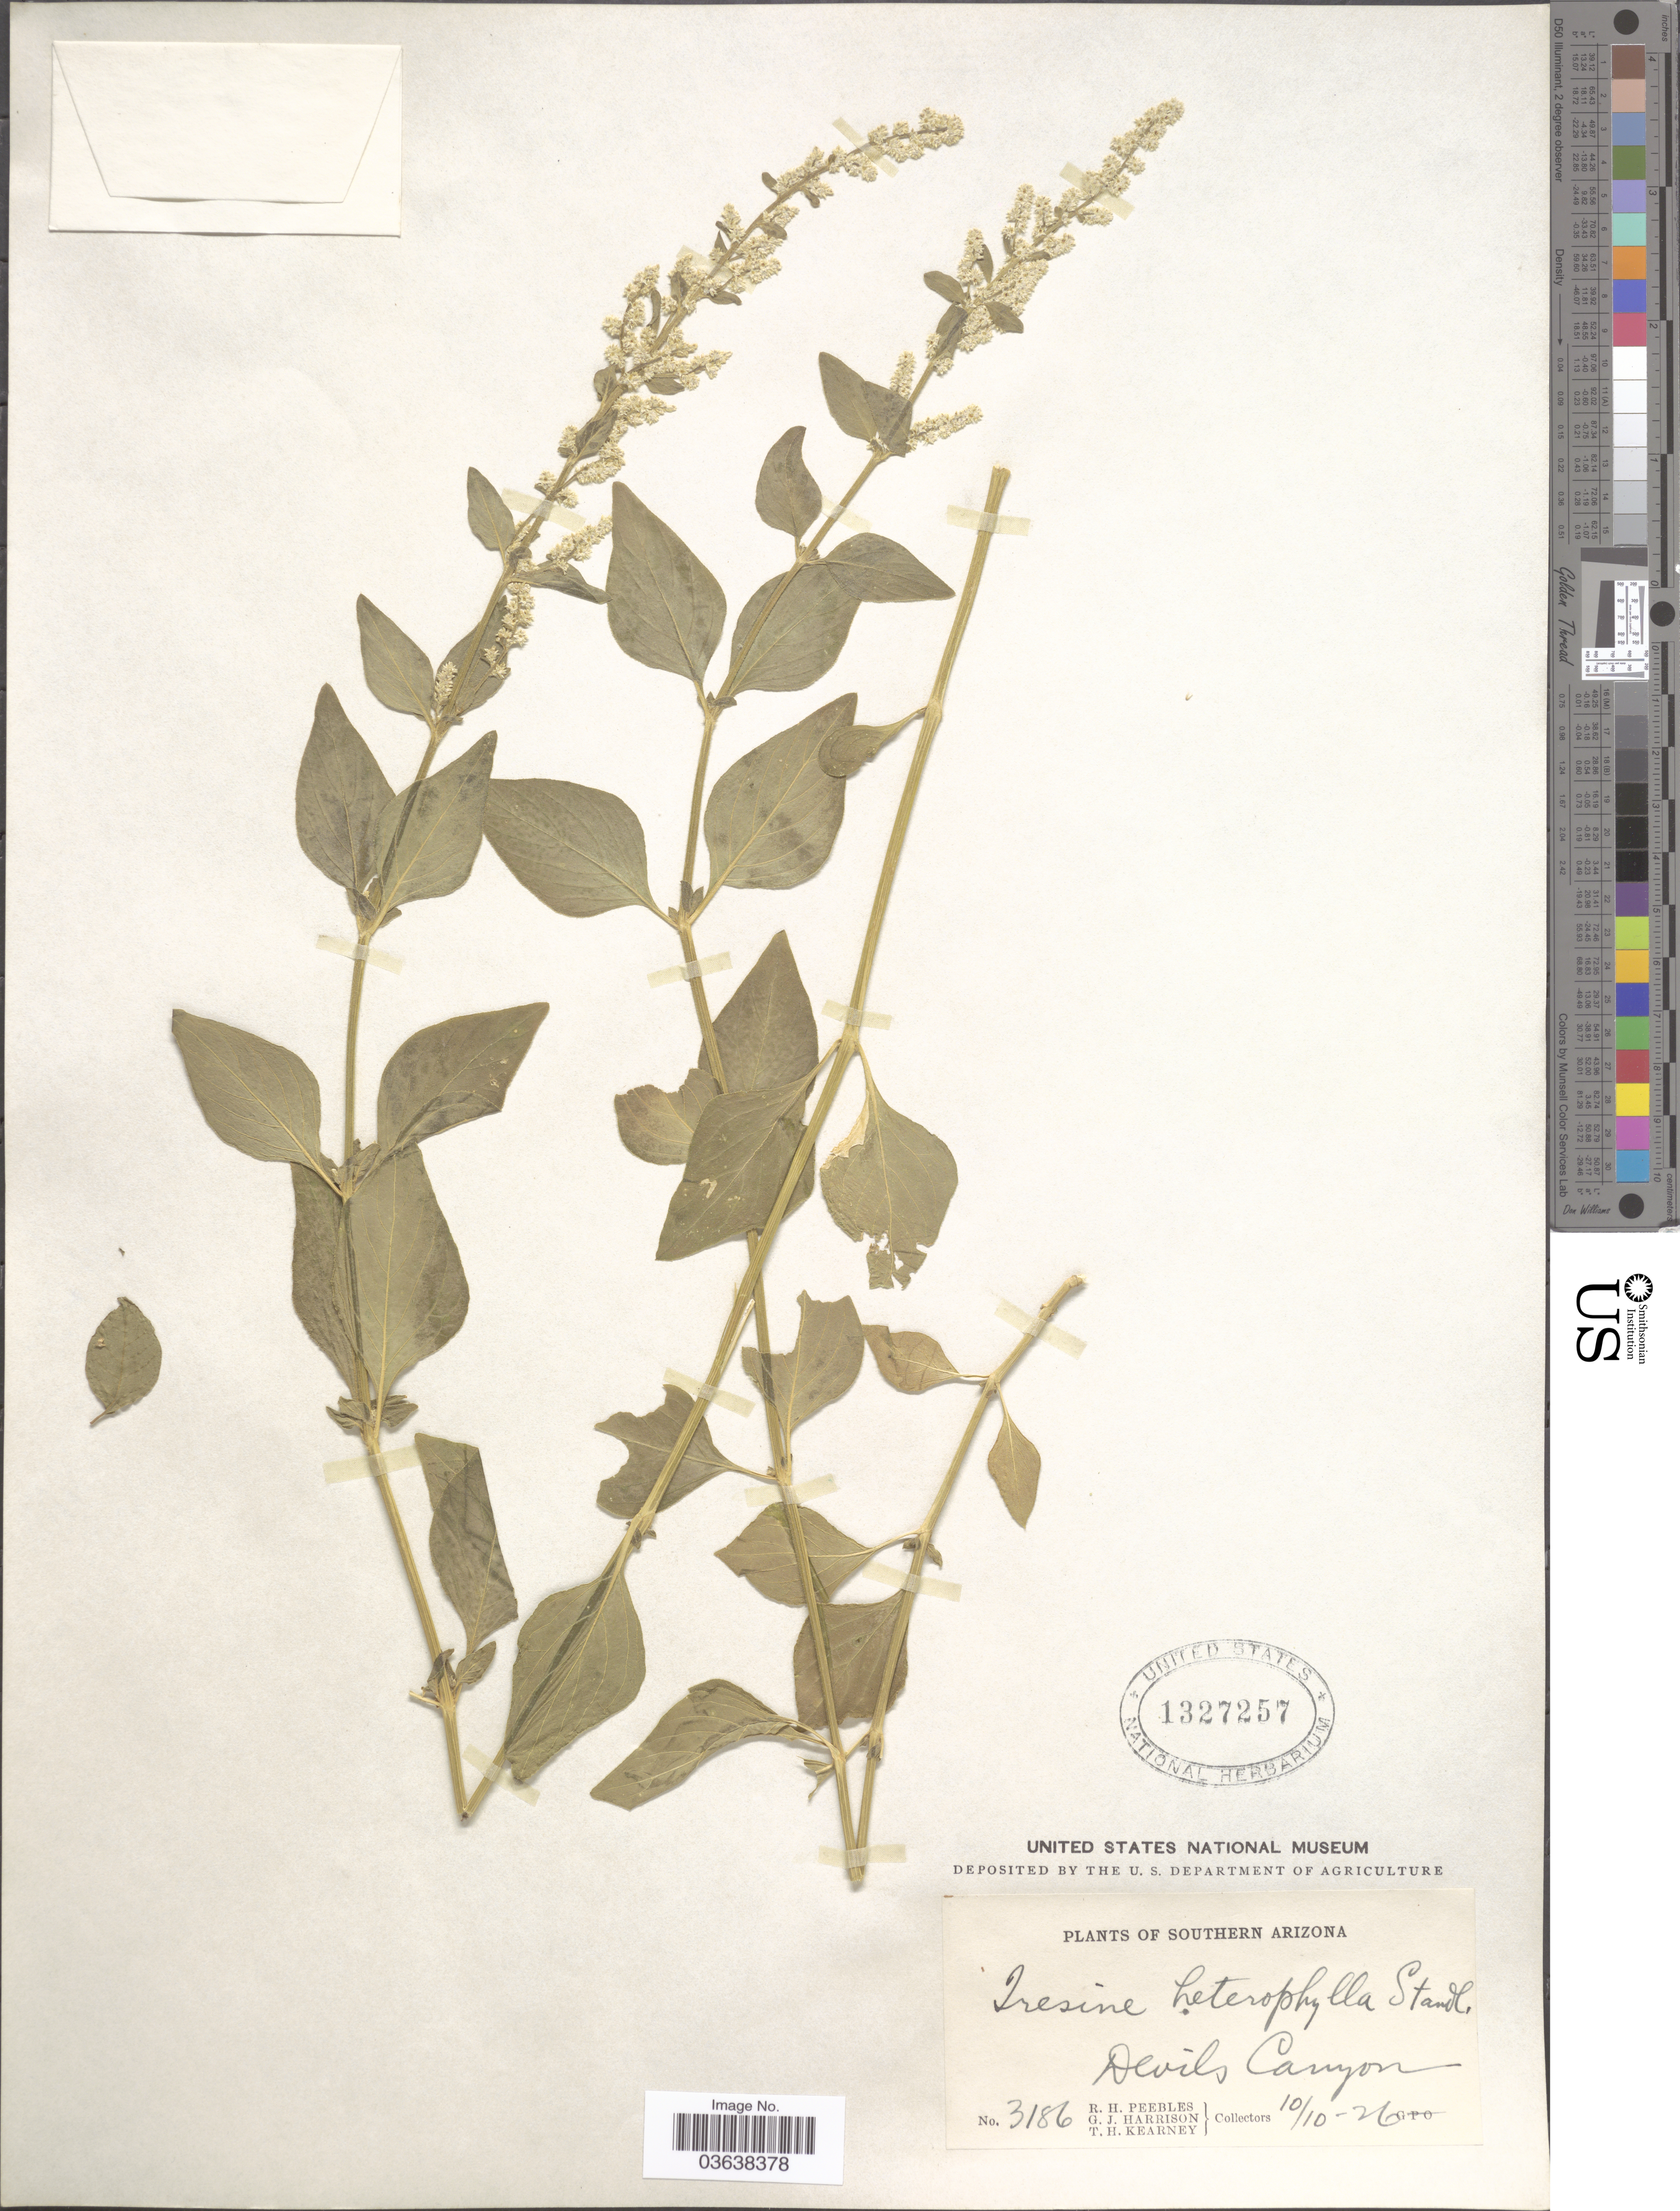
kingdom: Plantae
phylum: Tracheophyta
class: Magnoliopsida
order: Caryophyllales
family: Amaranthaceae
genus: Iresine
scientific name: Iresine heterophylla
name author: Standl.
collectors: R. H. Peebles, G. J. Harrison & T. H. Kearney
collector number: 3186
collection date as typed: Transcribed d/m/y: 10/10/26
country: United States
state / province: Arizona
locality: Southern Arizona. Devils Canyon.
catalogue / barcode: US 1327257